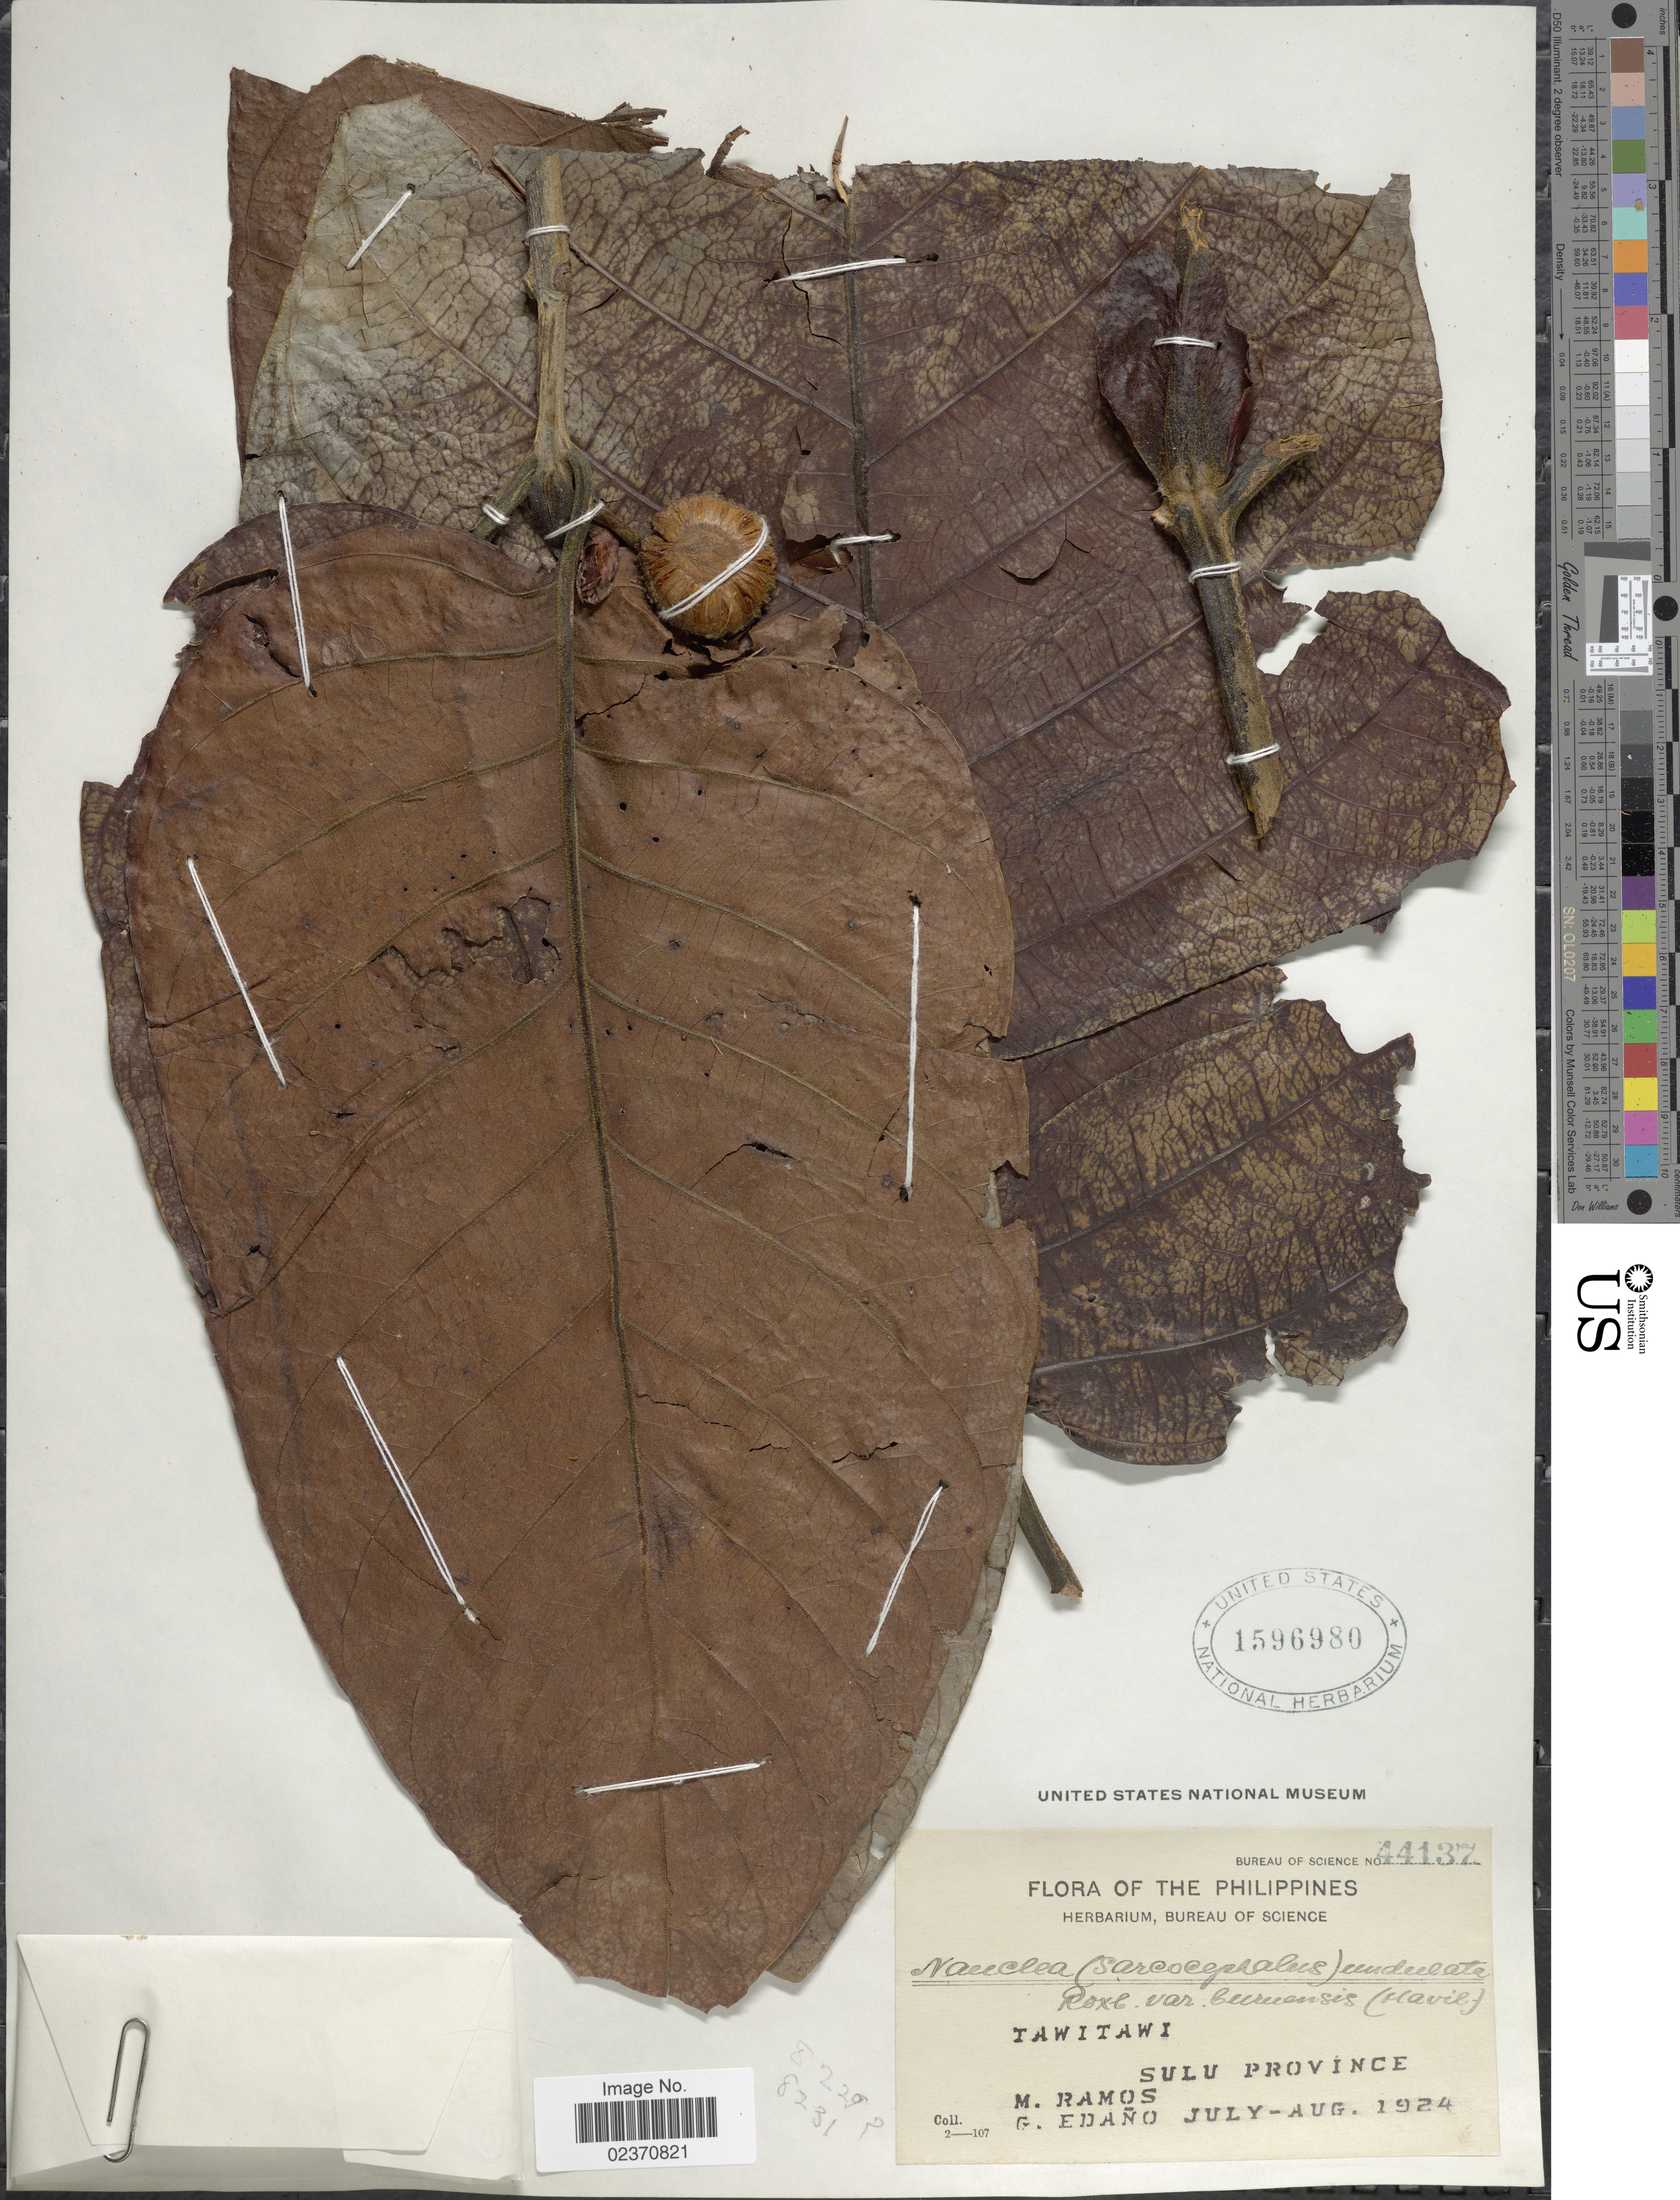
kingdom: Plantae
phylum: Tracheophyta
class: Magnoliopsida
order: Gentianales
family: Rubiaceae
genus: Nauclea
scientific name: Nauclea undulata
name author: Roxb.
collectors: M. Ramos & G. Edaño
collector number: Bureau of Science 44137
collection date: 1924-07/1924-08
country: Philippines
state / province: Muslim Mindanao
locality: TawiTawi, Sulu Province.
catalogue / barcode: US 1596980